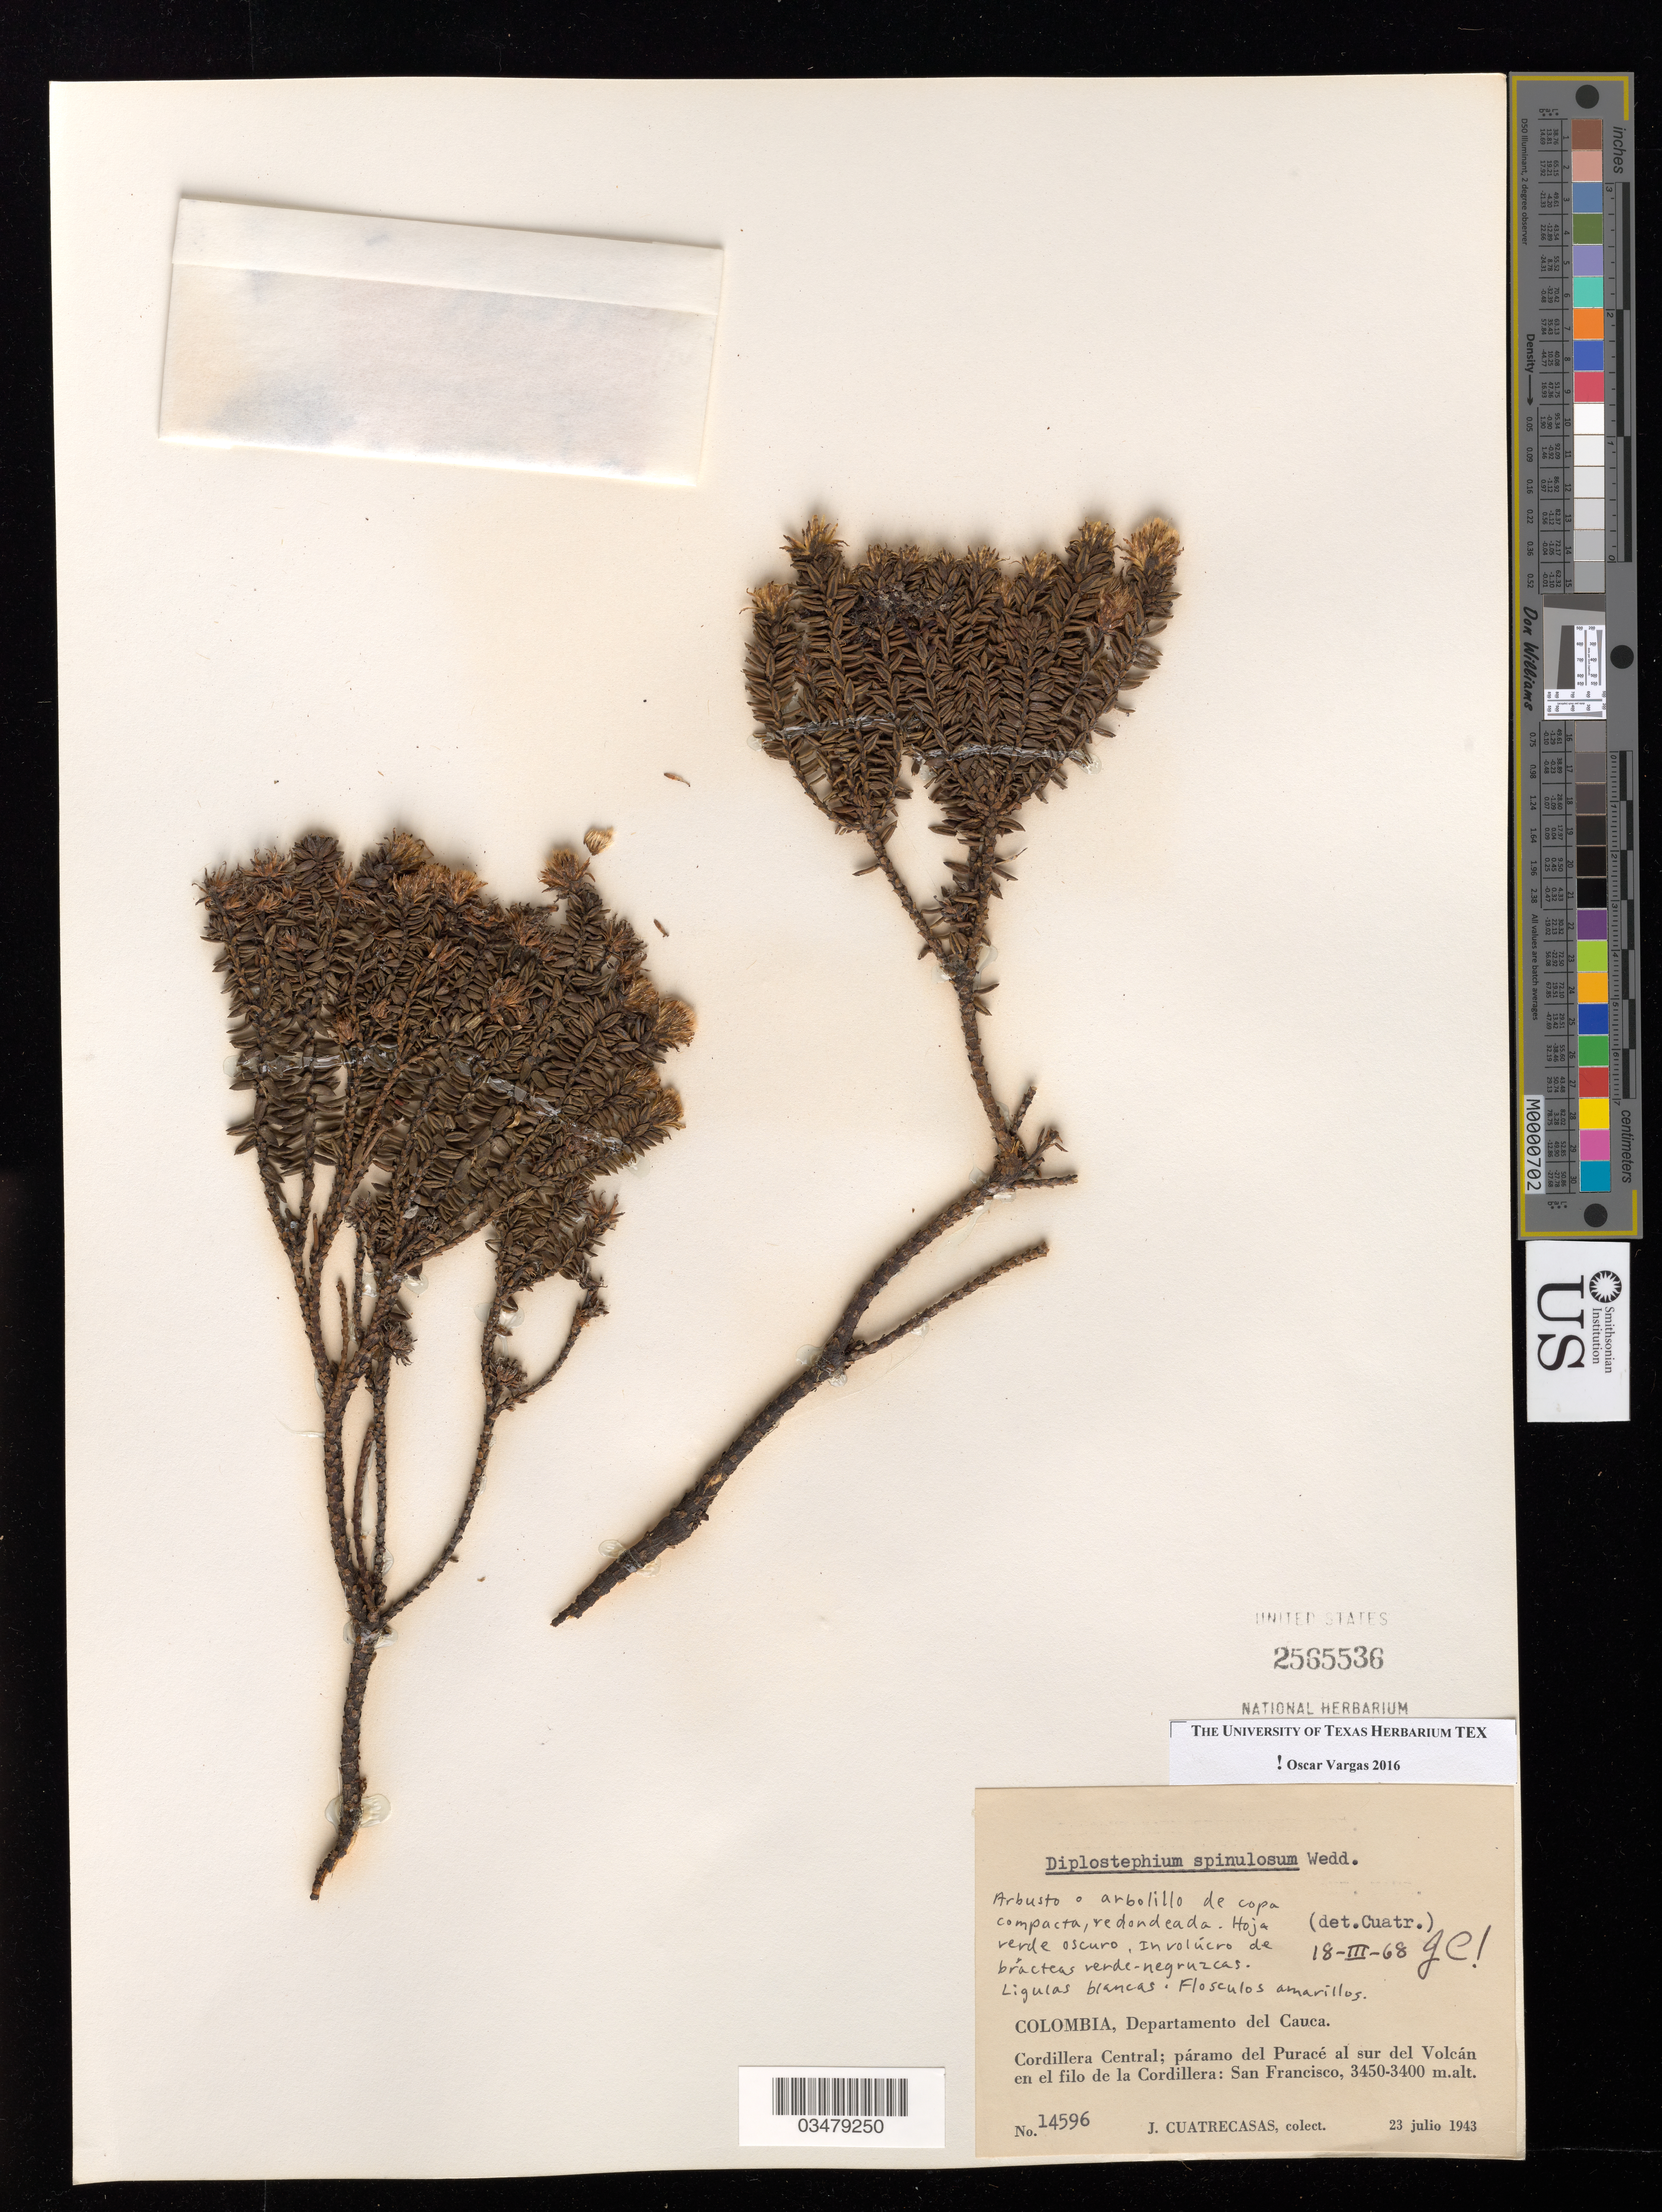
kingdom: Plantae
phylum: Tracheophyta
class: Magnoliopsida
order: Asterales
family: Asteraceae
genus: Diplostephium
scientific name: Diplostephium spinulosum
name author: Wedd.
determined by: Vargas, Oscar M.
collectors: J. Cuatrecasas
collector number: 14596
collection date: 1943-07-23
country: Colombia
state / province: Cauca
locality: Departamento del Cauca. Cordillera Central: páramo del Puracé al sur del Volcán en el filo de la Cordillera: San Francisco.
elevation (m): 3400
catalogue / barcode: US 2565536